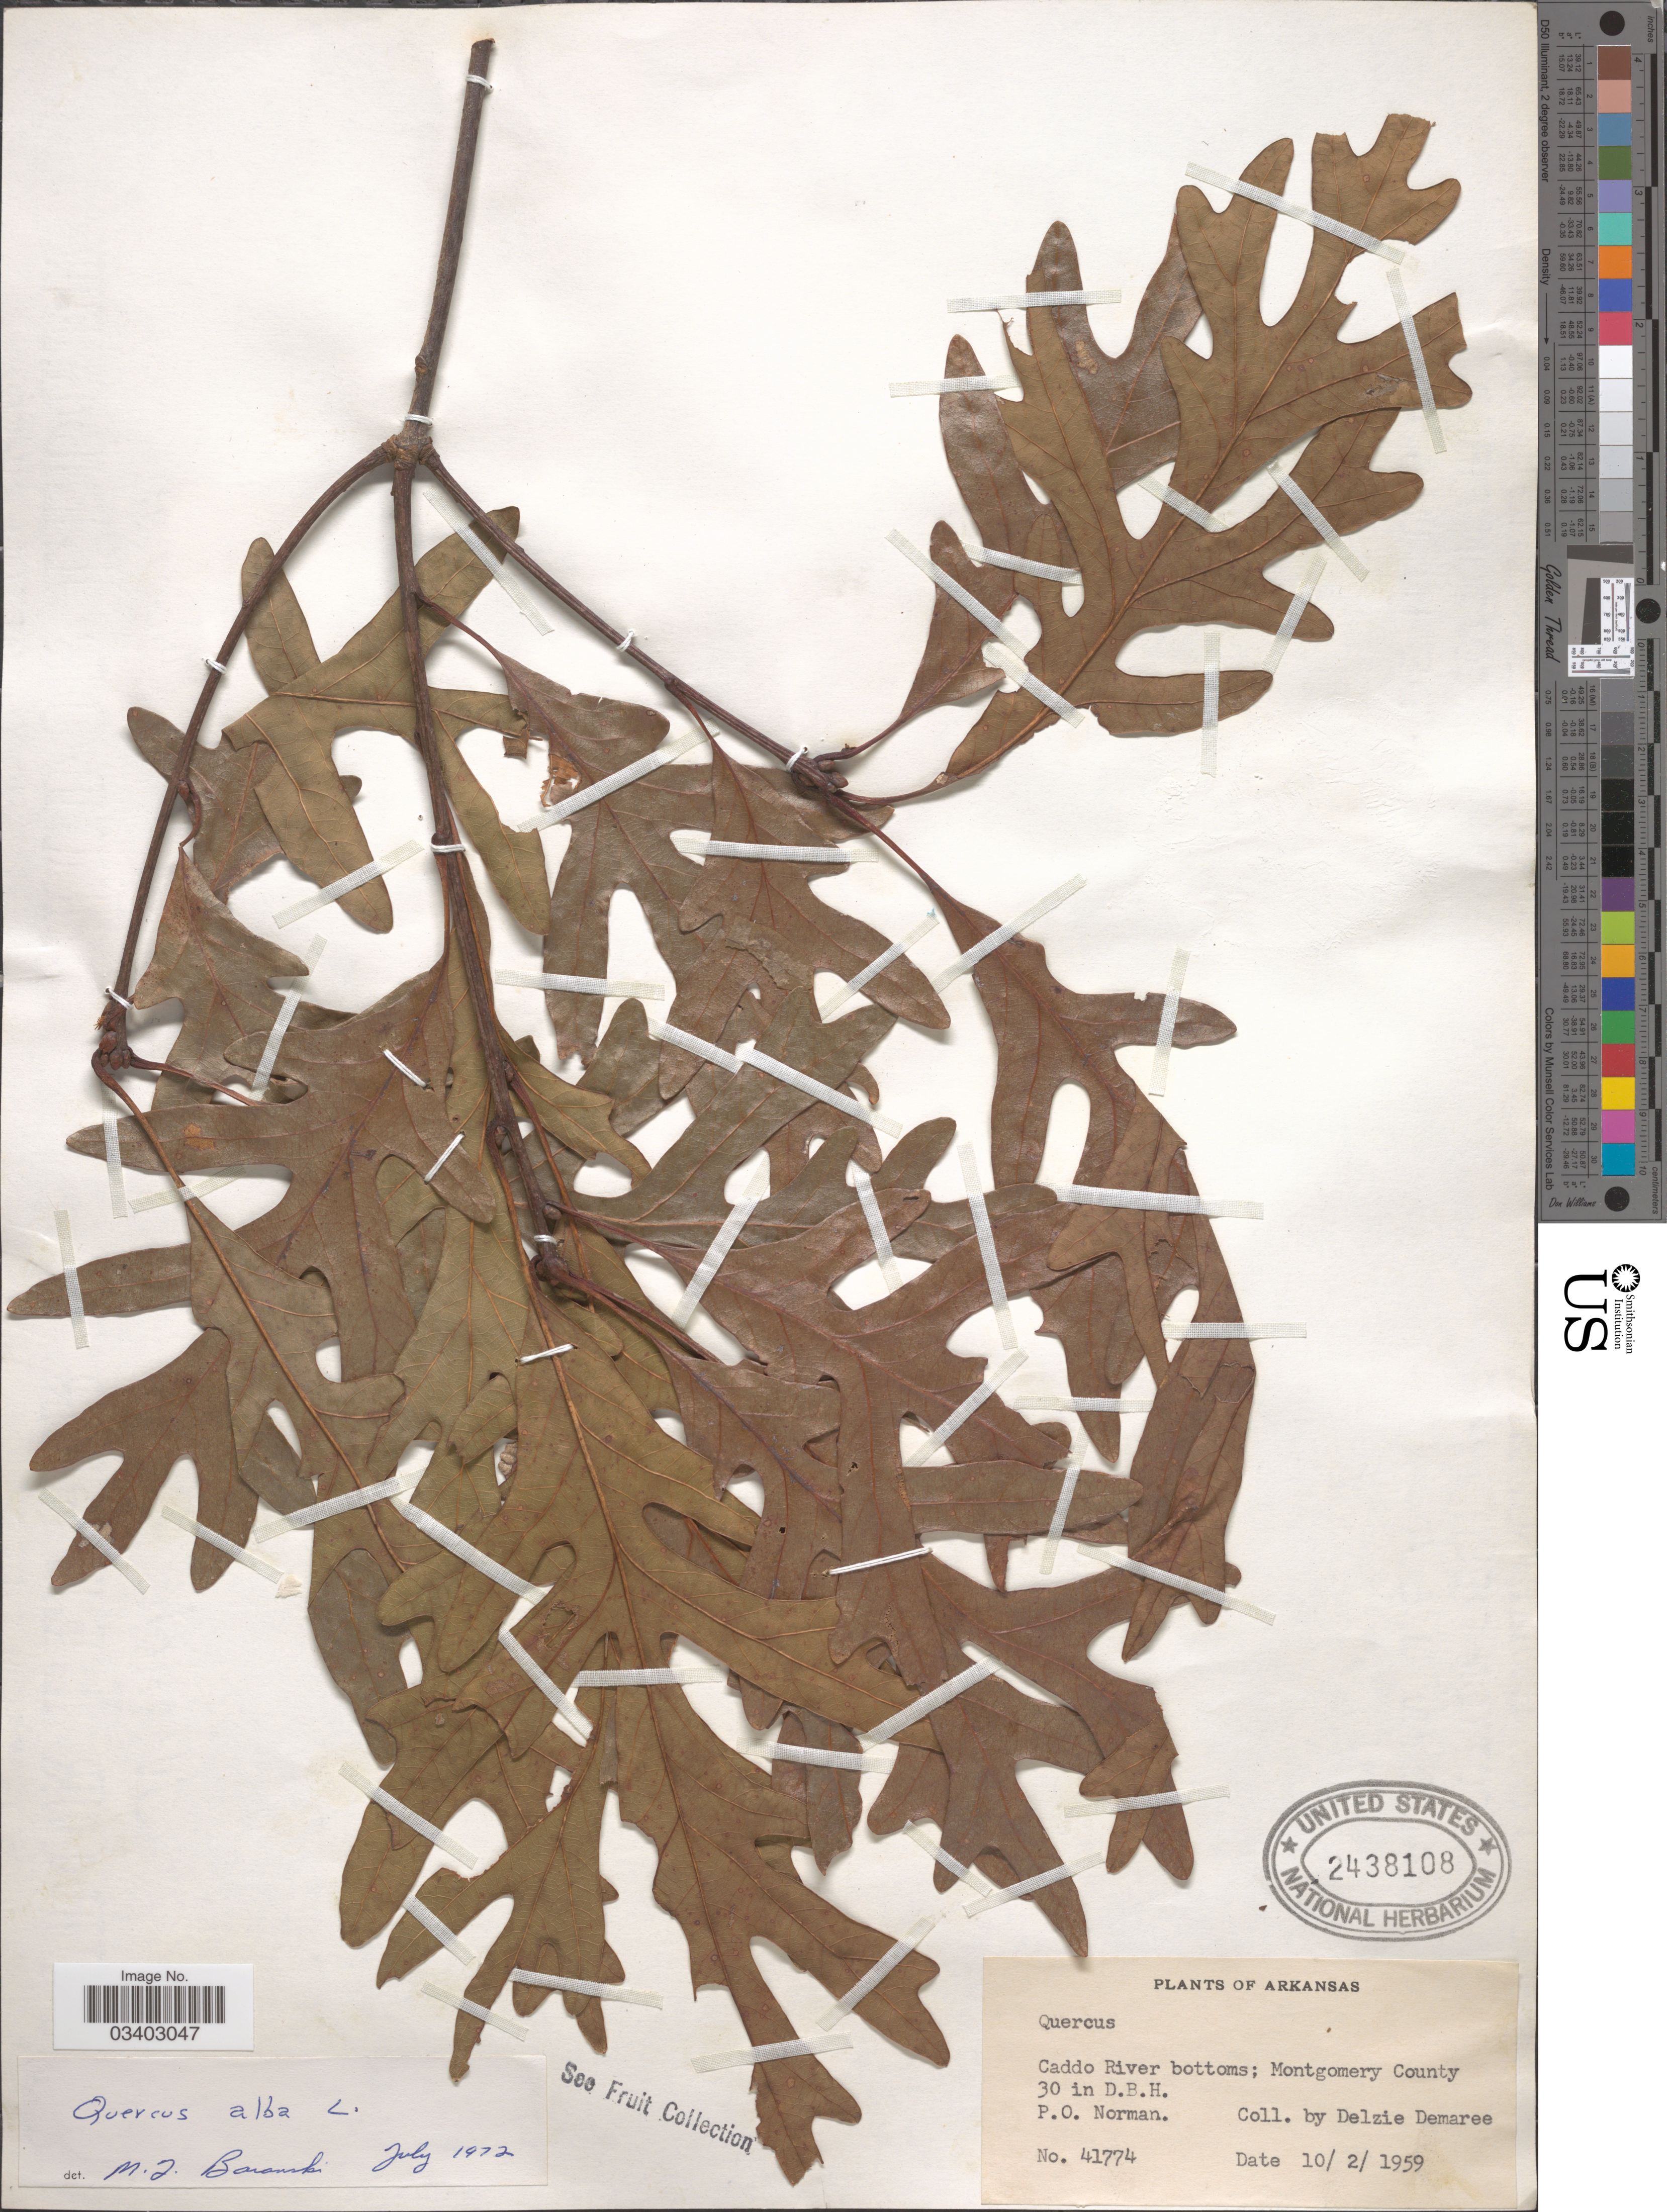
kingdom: Plantae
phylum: Tracheophyta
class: Magnoliopsida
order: Fagales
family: Fagaceae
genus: Quercus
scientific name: Quercus alba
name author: L.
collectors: D. Demaree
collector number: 41774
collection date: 1959-10-02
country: United States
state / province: Arkansas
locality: Caddo River bottoms; Montgomery County. P.O. Norman.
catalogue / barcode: US 2438108